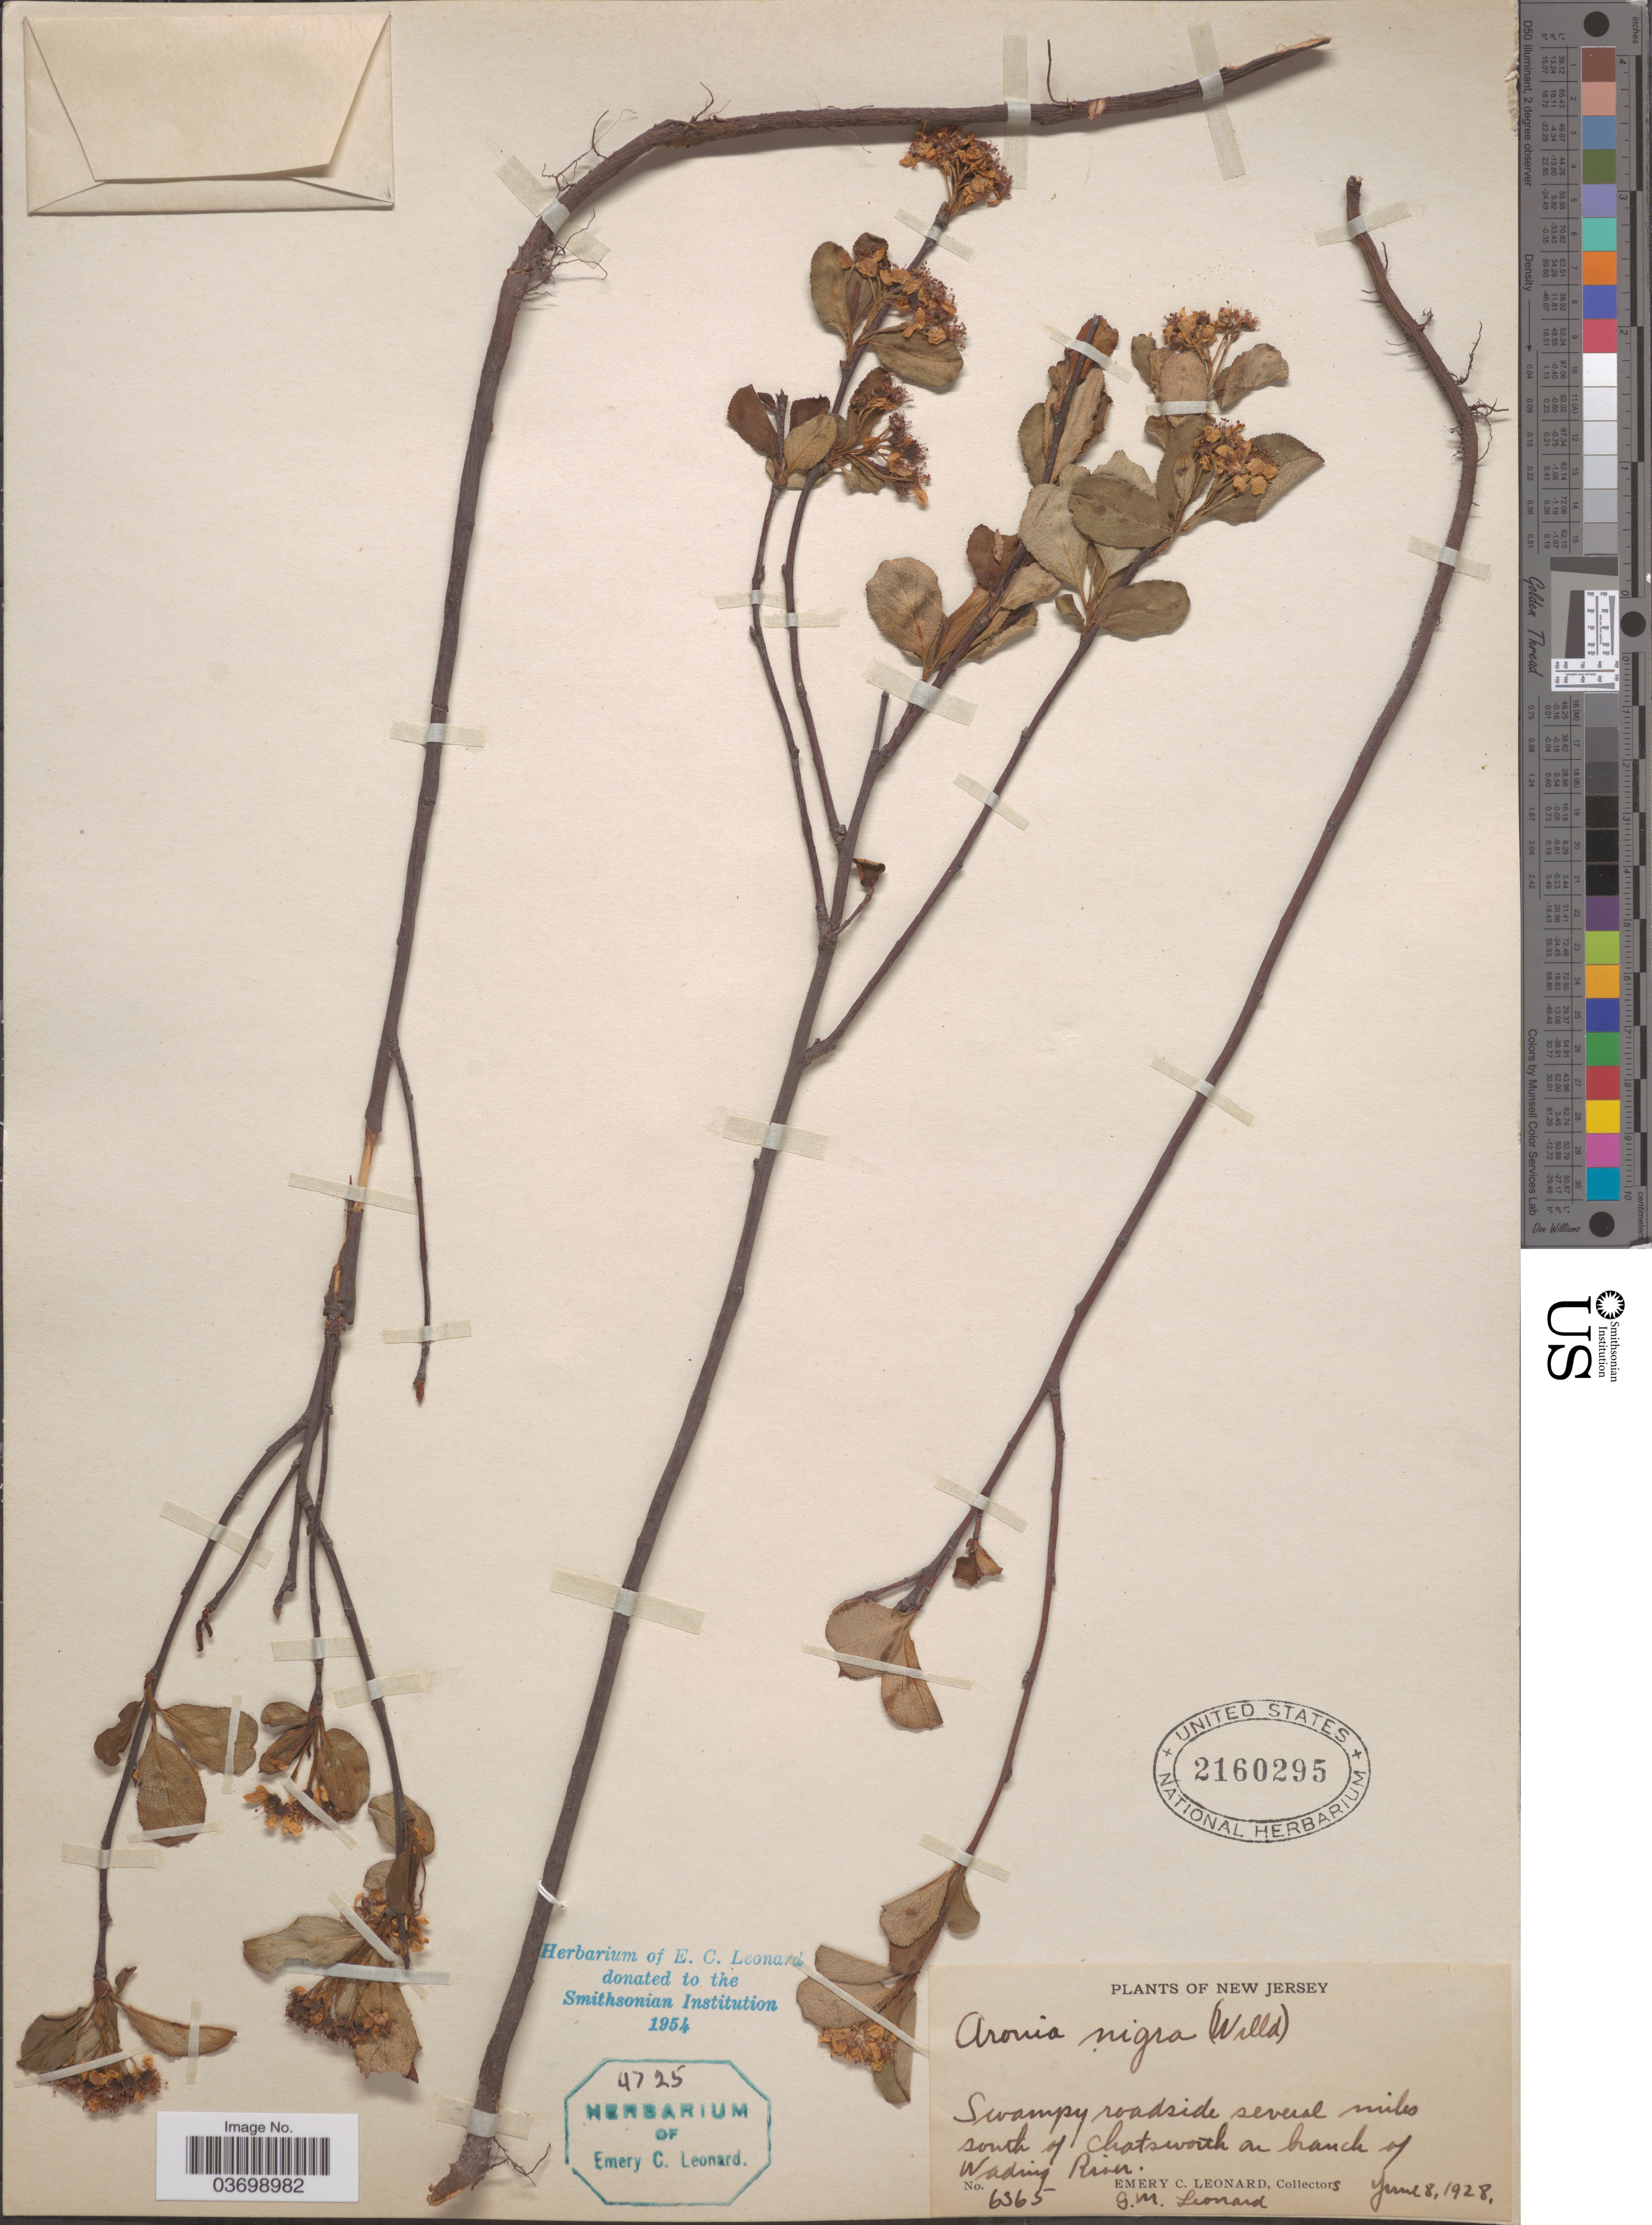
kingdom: Plantae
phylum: Tracheophyta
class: Magnoliopsida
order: Rosales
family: Rosaceae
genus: Aronia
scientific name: Aronia melanocarpa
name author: (Michx.) Elliott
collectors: E. C. Leonard & G. M. Leonard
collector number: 6365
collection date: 1928-06-08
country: United States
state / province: New Jersey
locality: Swampy roadside several miles south of Chatsworth on branch of Wading River.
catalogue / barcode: US 2160295